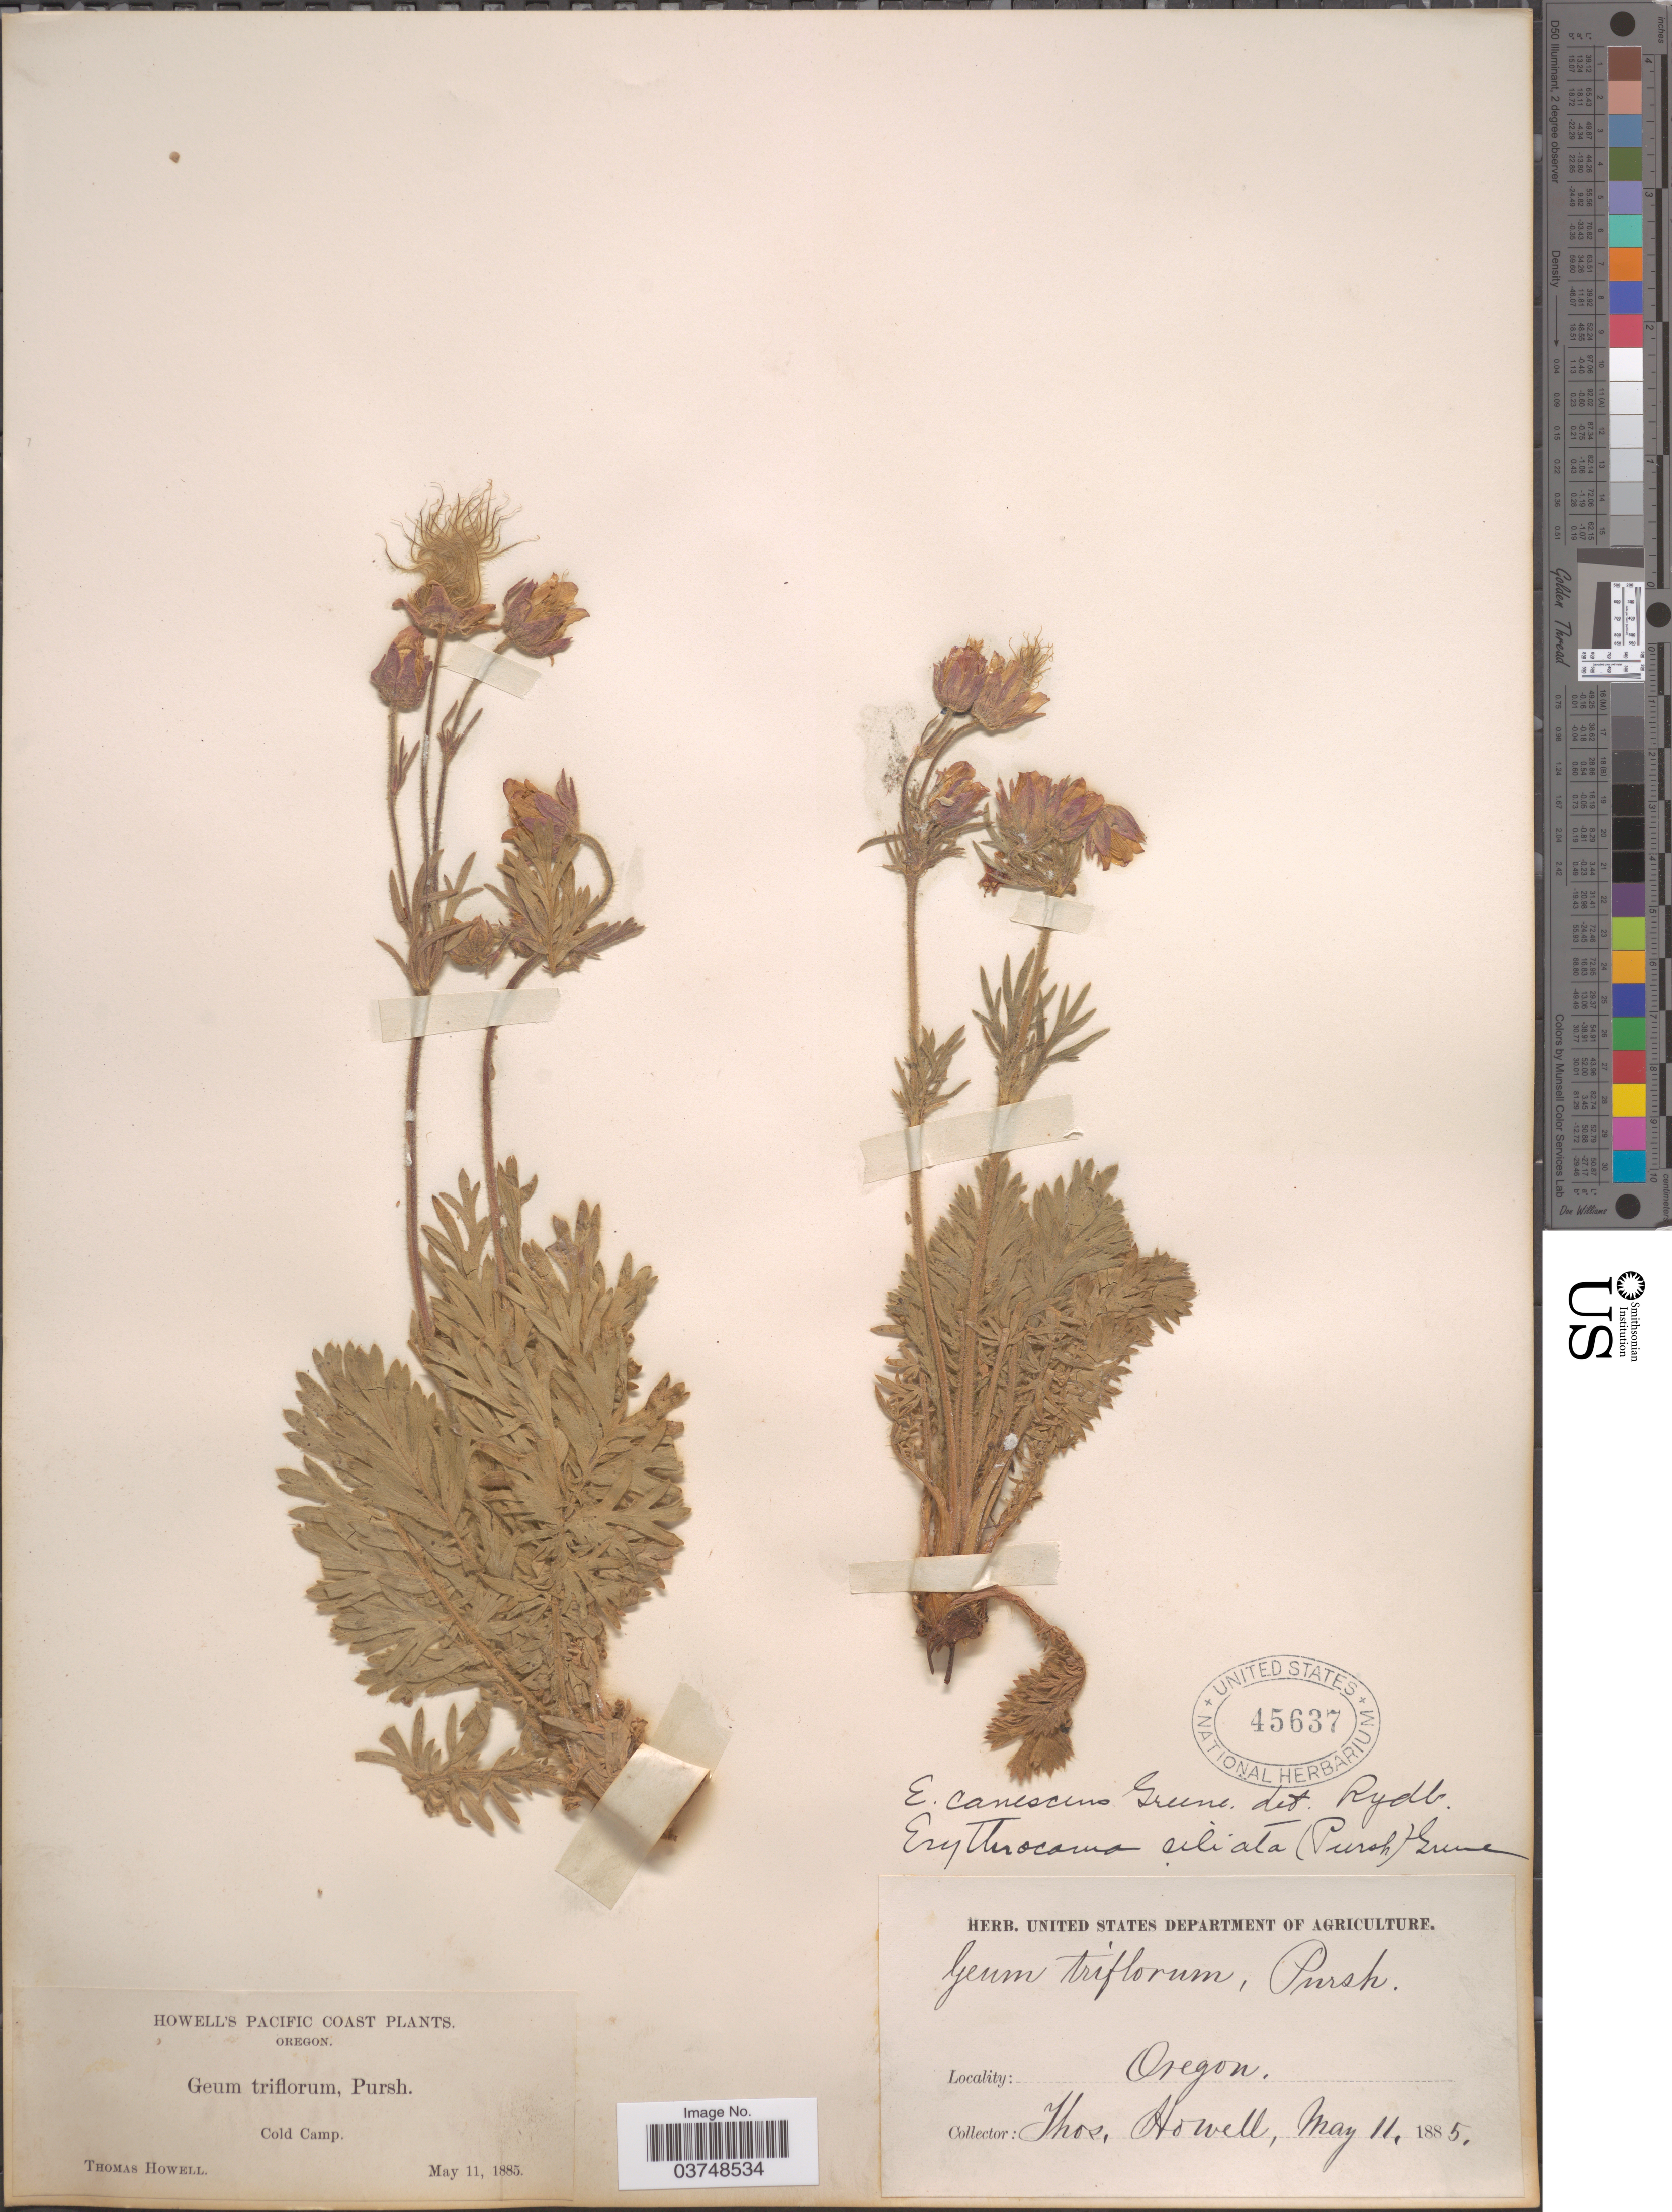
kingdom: Plantae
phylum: Tracheophyta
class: Magnoliopsida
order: Rosales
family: Rosaceae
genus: Geum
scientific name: Geum triflorum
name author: Pursh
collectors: T. Howell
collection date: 1885-05-11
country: United States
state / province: Oregon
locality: Pacific Coast. Cold Camp.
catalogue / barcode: US 45637